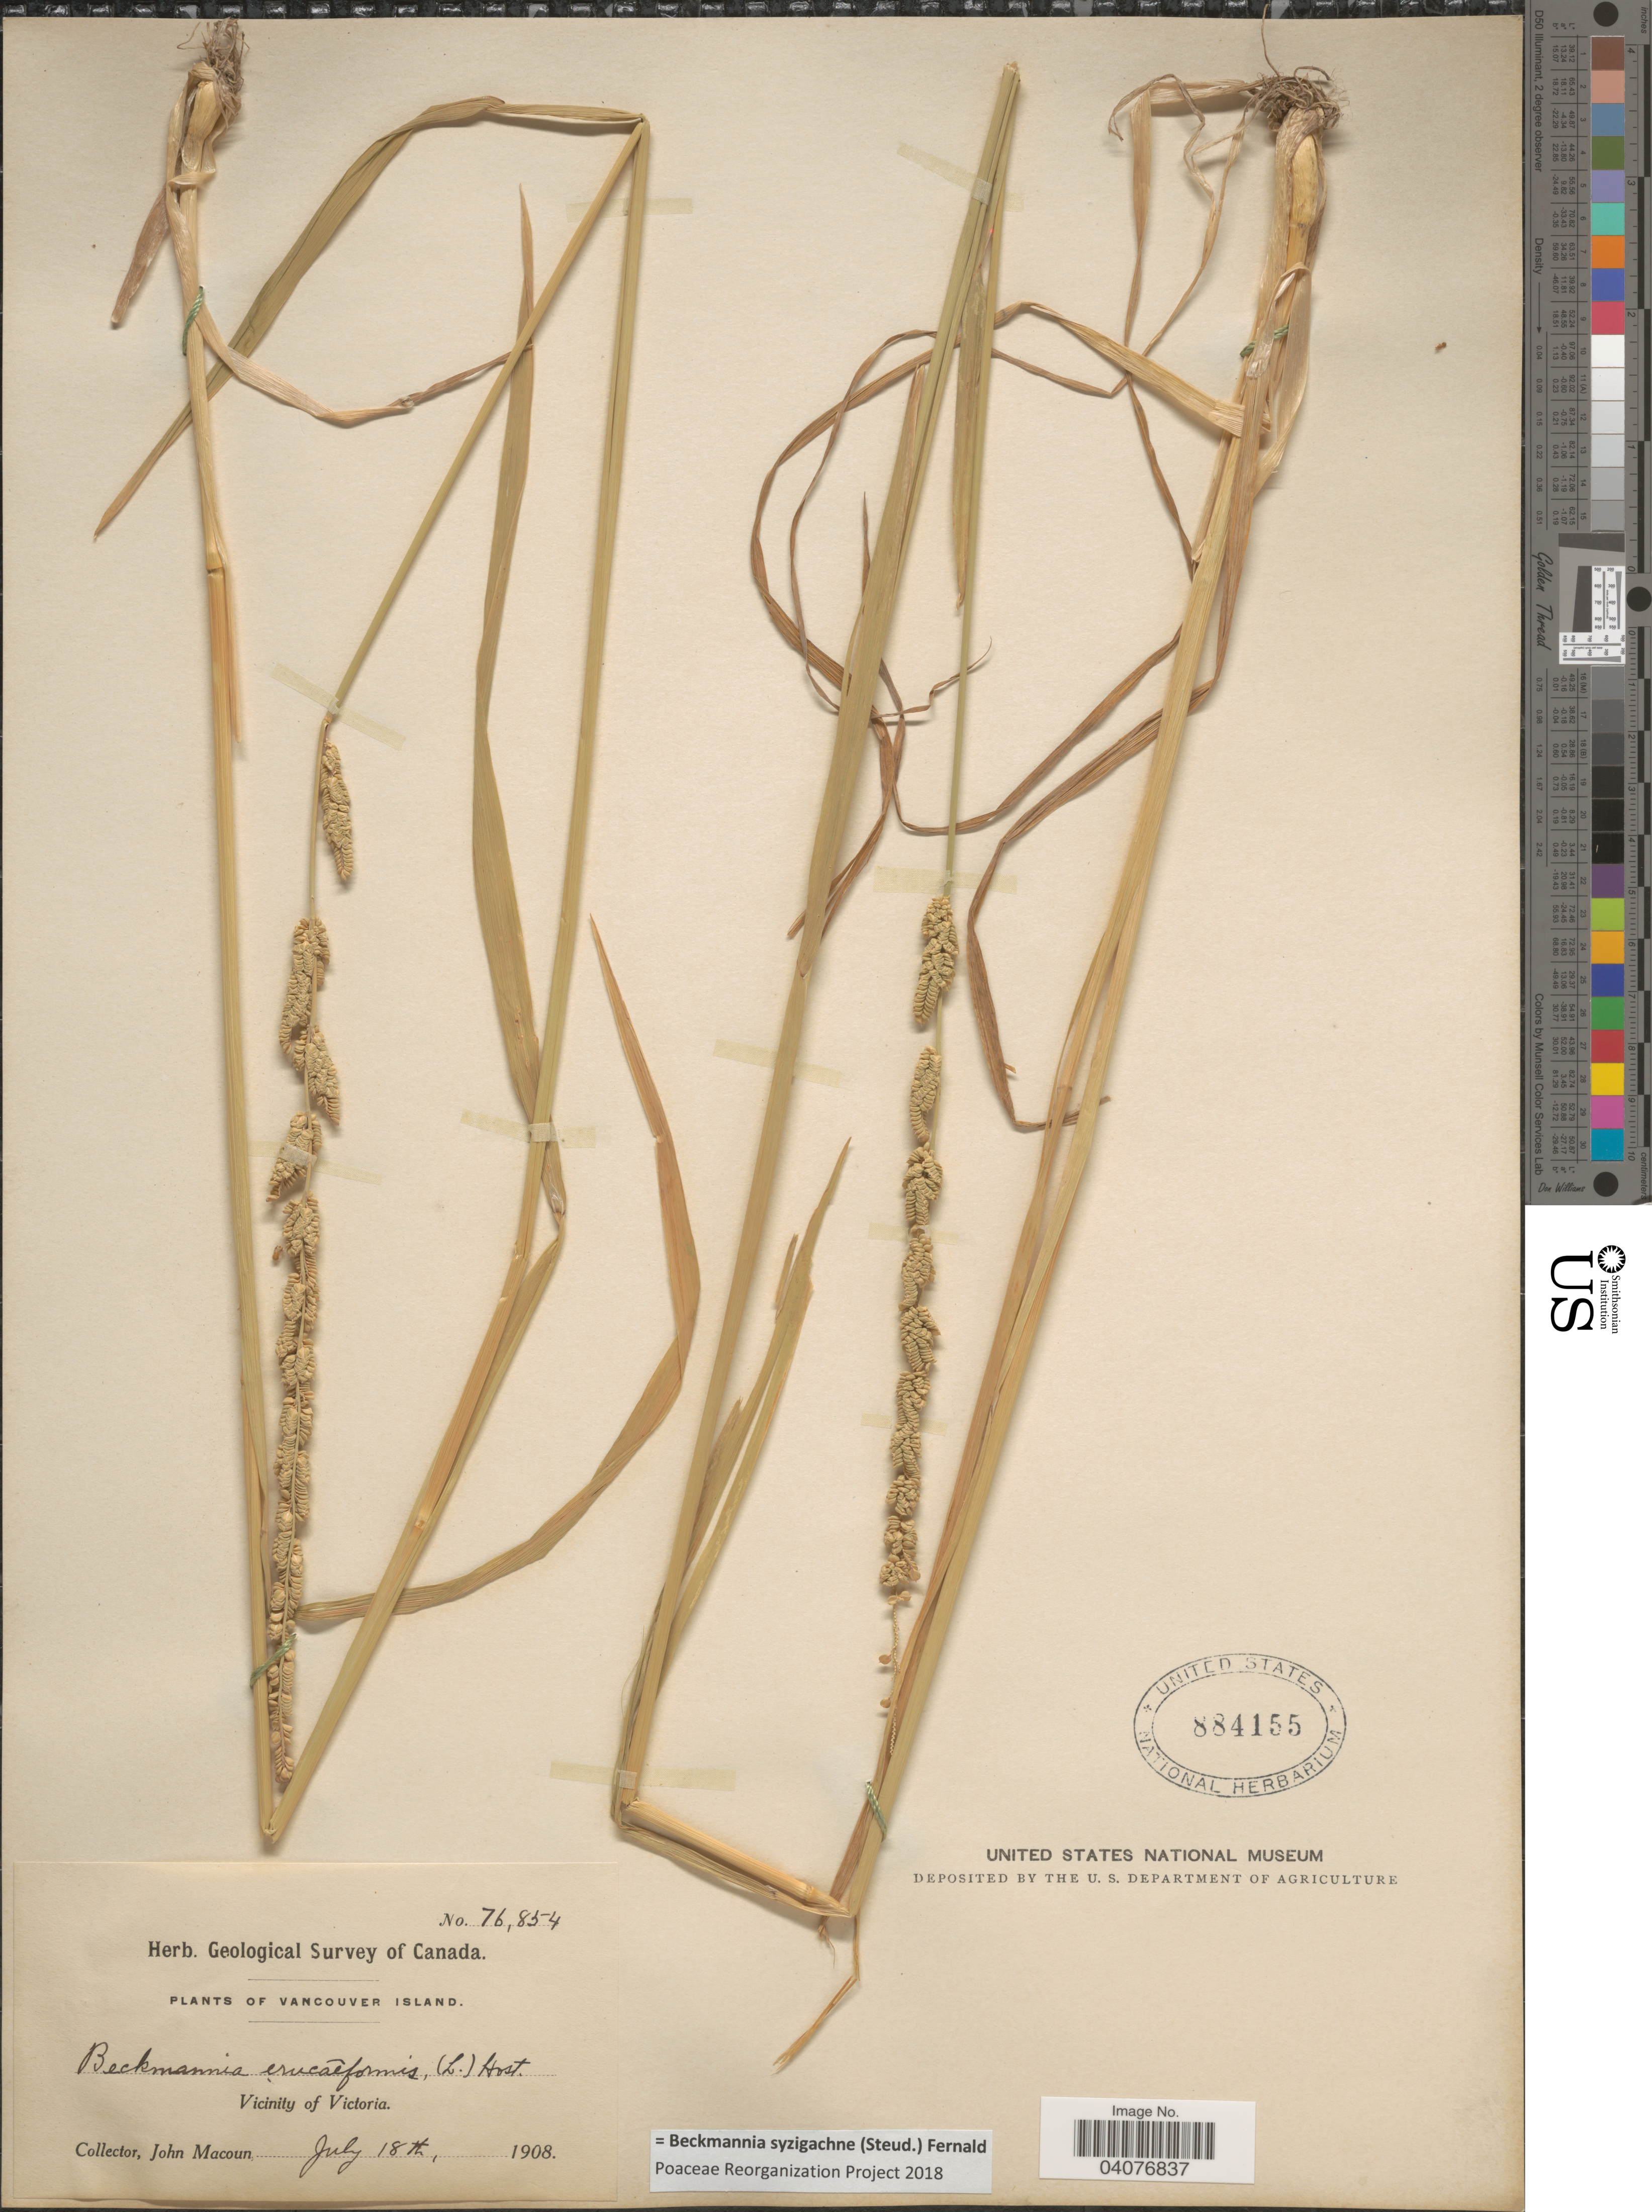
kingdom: Plantae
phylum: Tracheophyta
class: Liliopsida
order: Poales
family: Poaceae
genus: Beckmannia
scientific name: Beckmannia syzigachne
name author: (Steud.) Fernald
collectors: J. Macoun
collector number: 76854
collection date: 1908-07-18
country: Canada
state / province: British Columbia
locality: Herb. Geological Survey of Canada. Vancouver Island. Vicinity of Victoria.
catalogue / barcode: US 884155